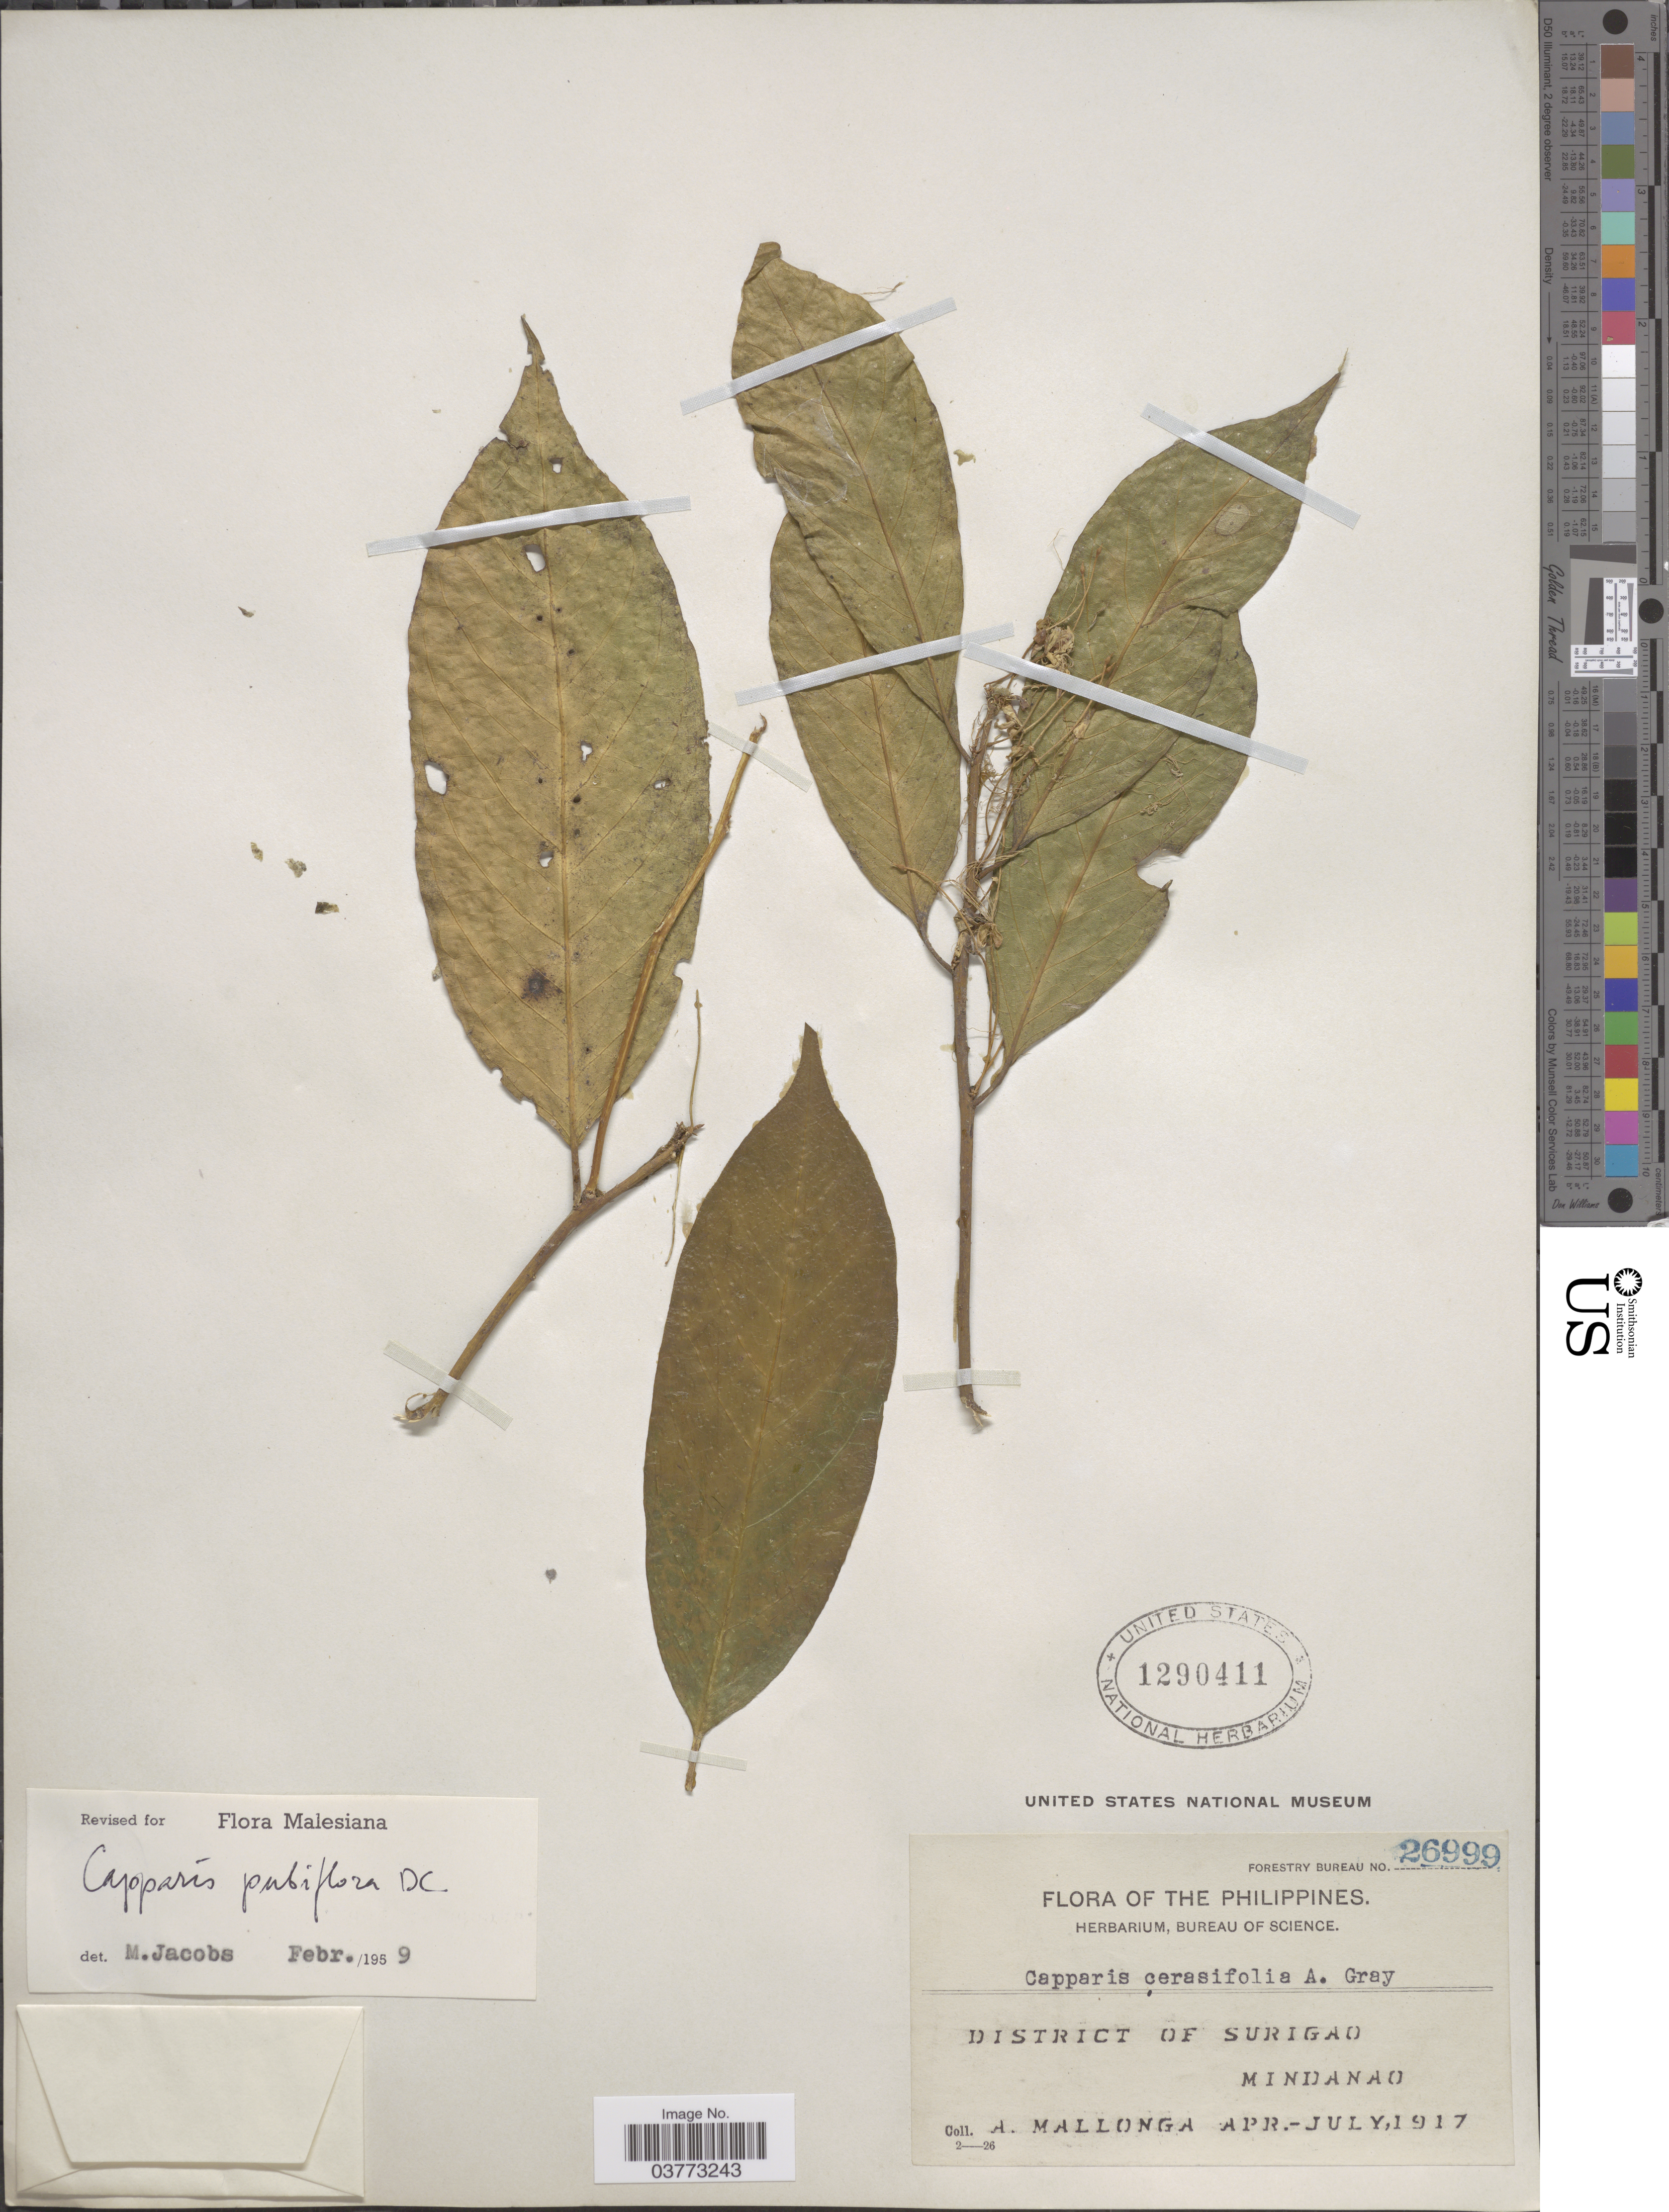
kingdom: Plantae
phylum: Tracheophyta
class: Magnoliopsida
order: Brassicales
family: Capparaceae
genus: Capparis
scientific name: Capparis pubiflora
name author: DC.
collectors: A. Mallonga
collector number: Forestry Bureau 26999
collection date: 1917-04/1917-07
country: Philippines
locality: The Philippines. District of Surigao. Mindanao.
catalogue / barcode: US 1290411